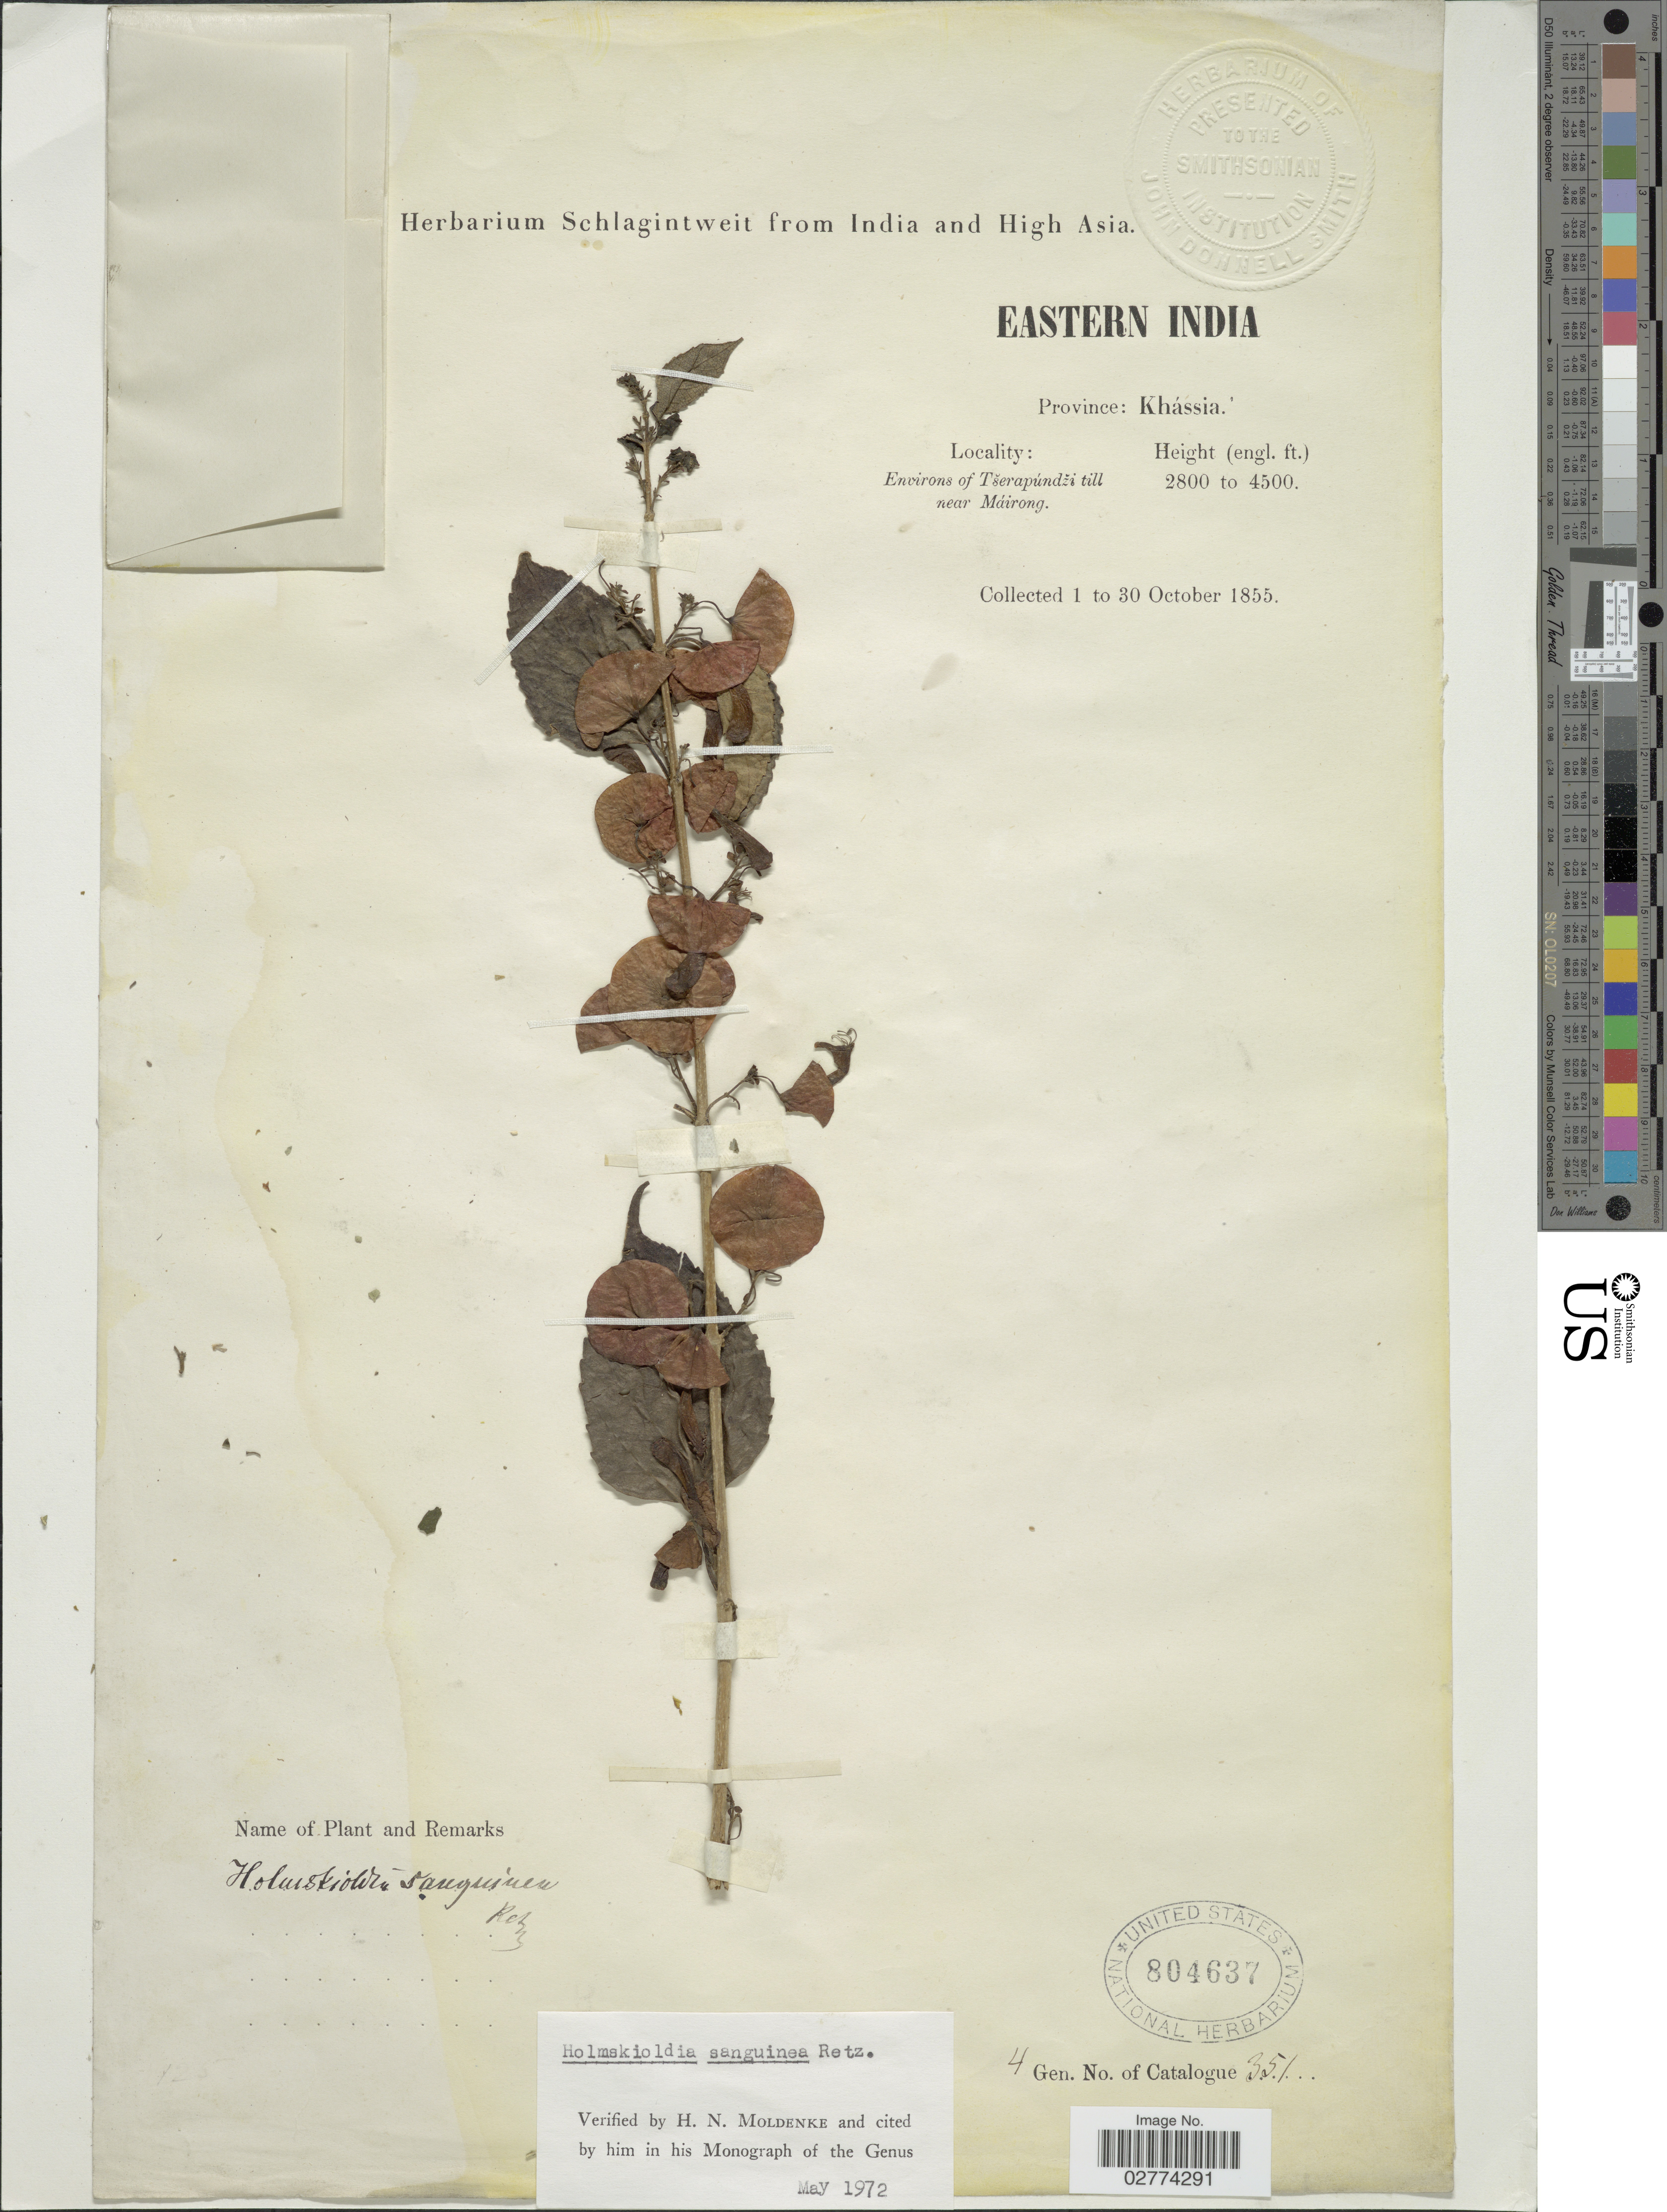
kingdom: Plantae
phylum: Tracheophyta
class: Magnoliopsida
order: Lamiales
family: Lamiaceae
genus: Holmskioldia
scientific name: Holmskioldia sanguinea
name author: Retz.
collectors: ex herb. Schlagintweit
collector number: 351?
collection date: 1855-10-01/1855-10-30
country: India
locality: Eastern India. Province: Khássia. Environs of Tserapúndzi till near Máirong.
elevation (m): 853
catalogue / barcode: US 804637